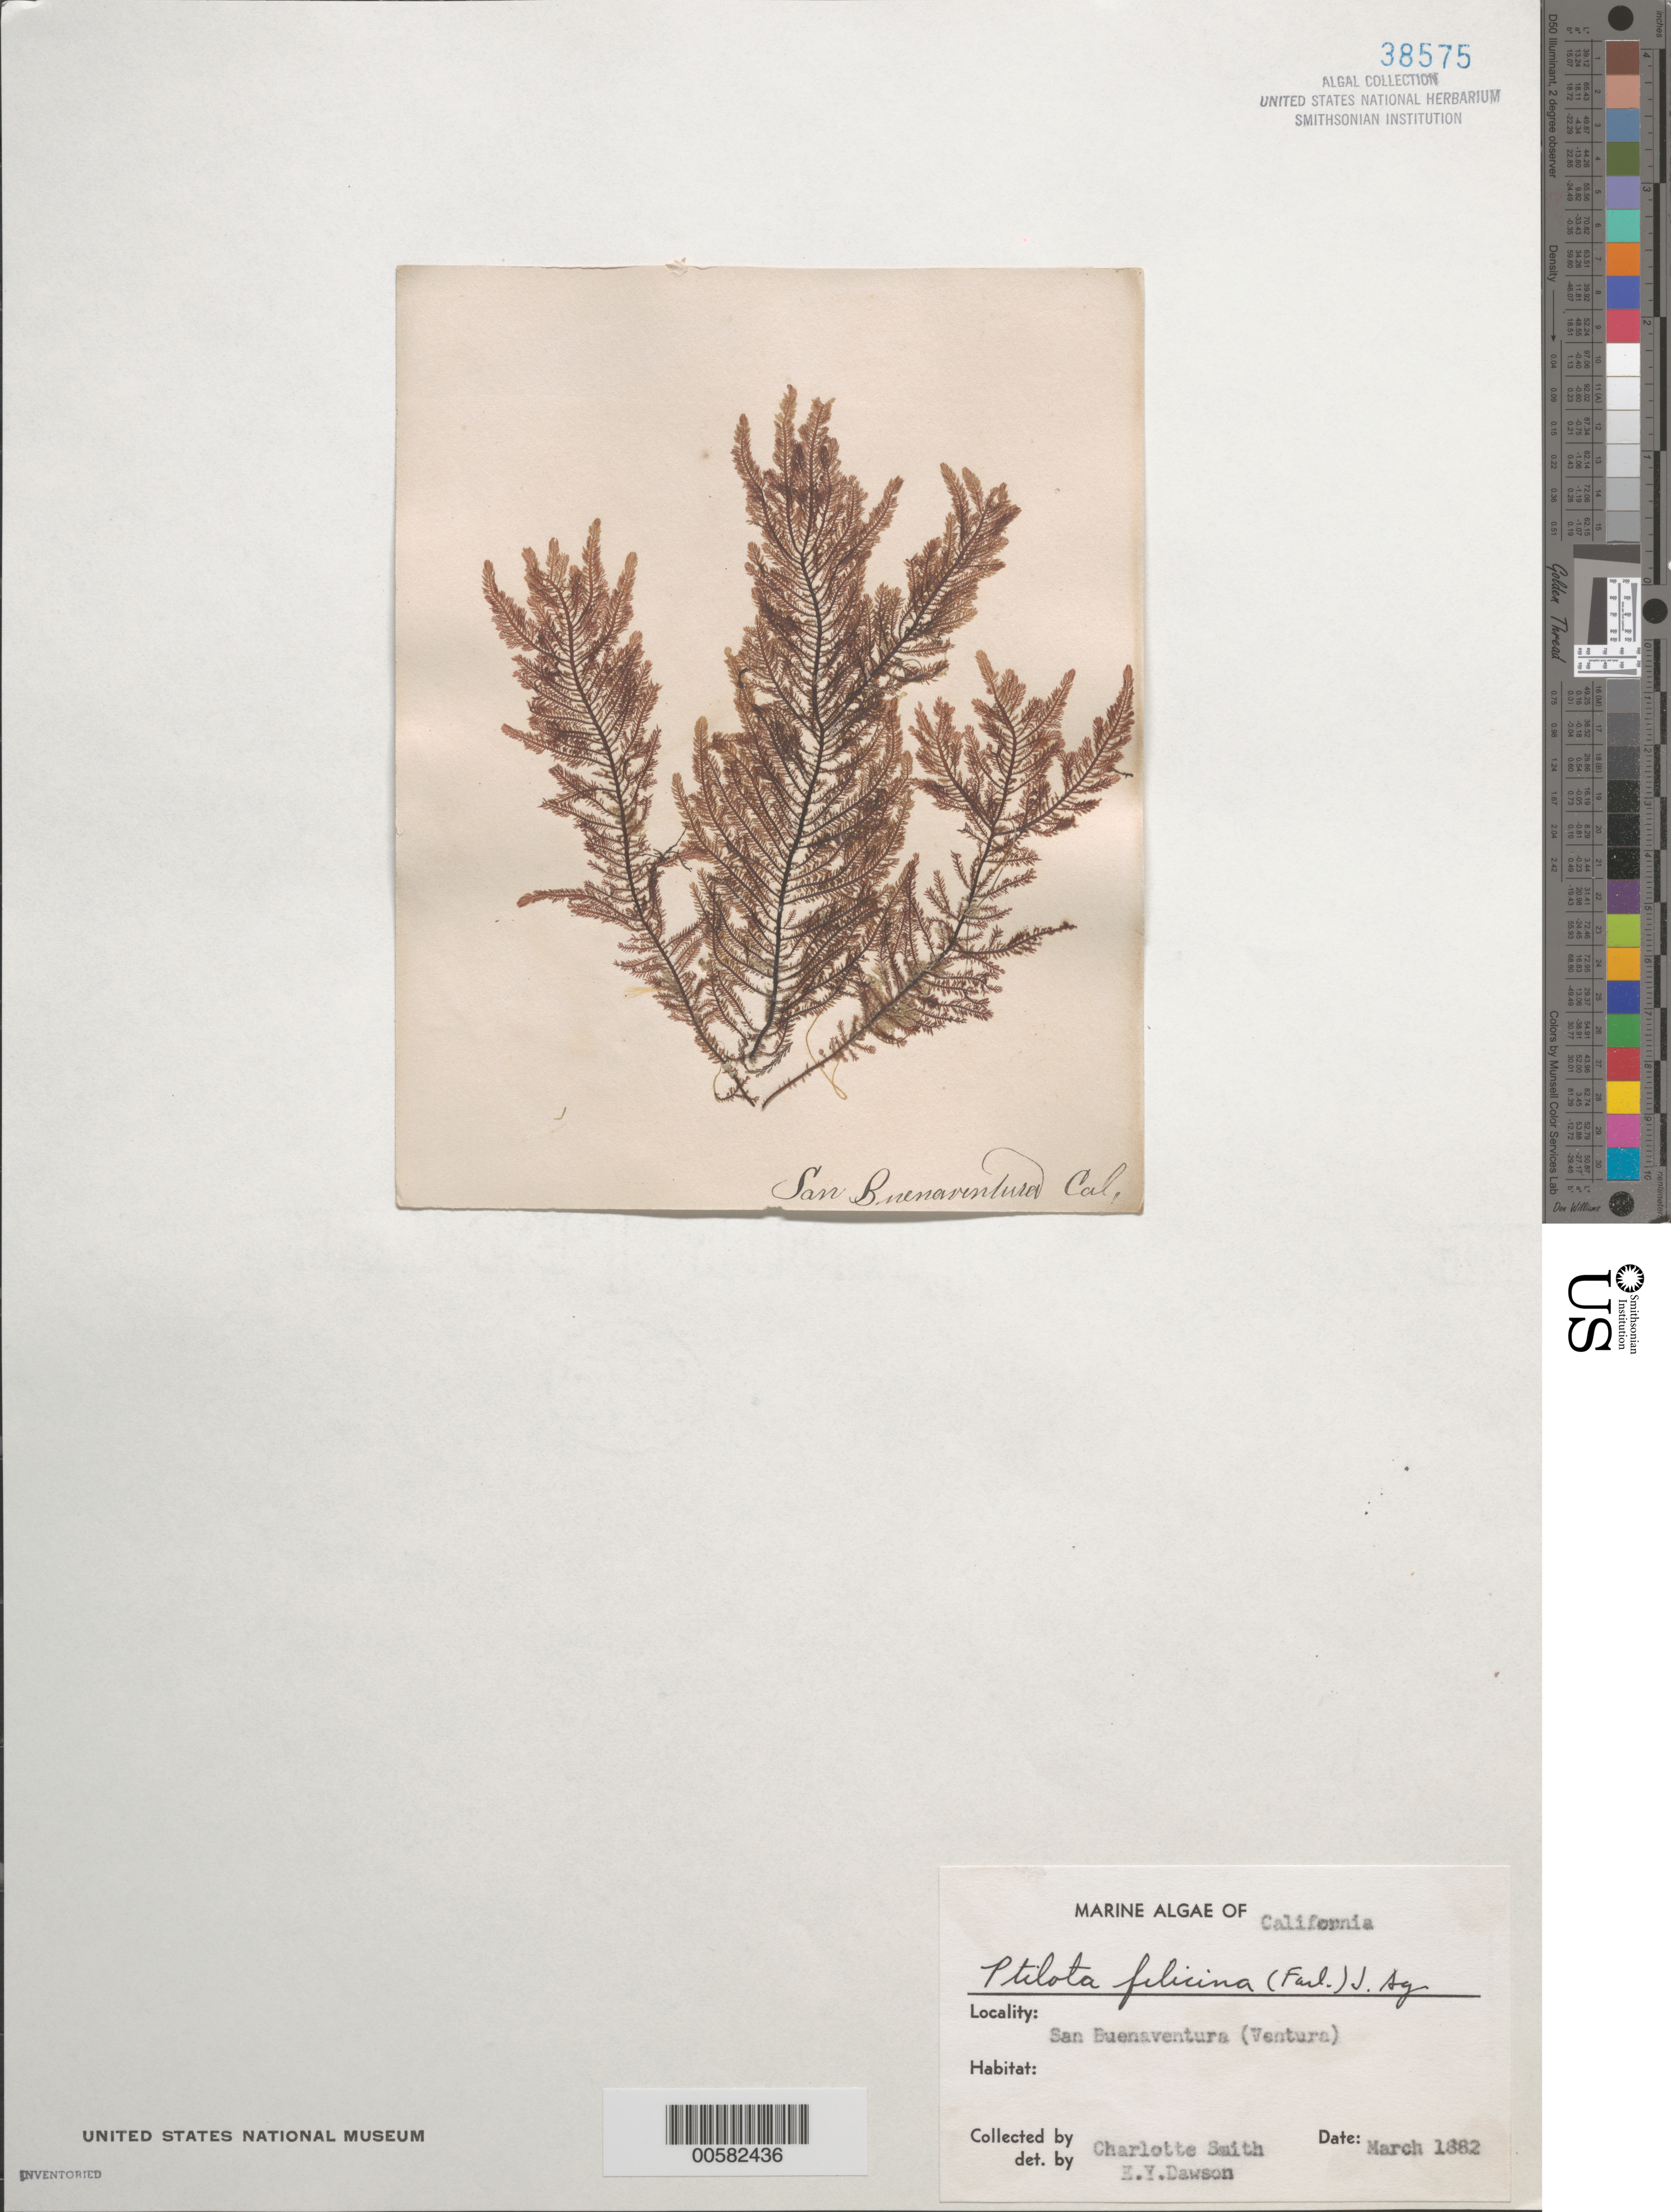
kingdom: Plantae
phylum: Rhodophyta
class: Florideophyceae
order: Ceramiales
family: Wrangeliaceae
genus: Ptilota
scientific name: Ptilota filicina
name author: J. Agardh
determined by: Dawson, E. Y.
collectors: C. Smith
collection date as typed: Mar 1882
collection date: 1882-03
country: United States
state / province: California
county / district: Ventura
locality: San Buenaventura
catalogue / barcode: US 38575